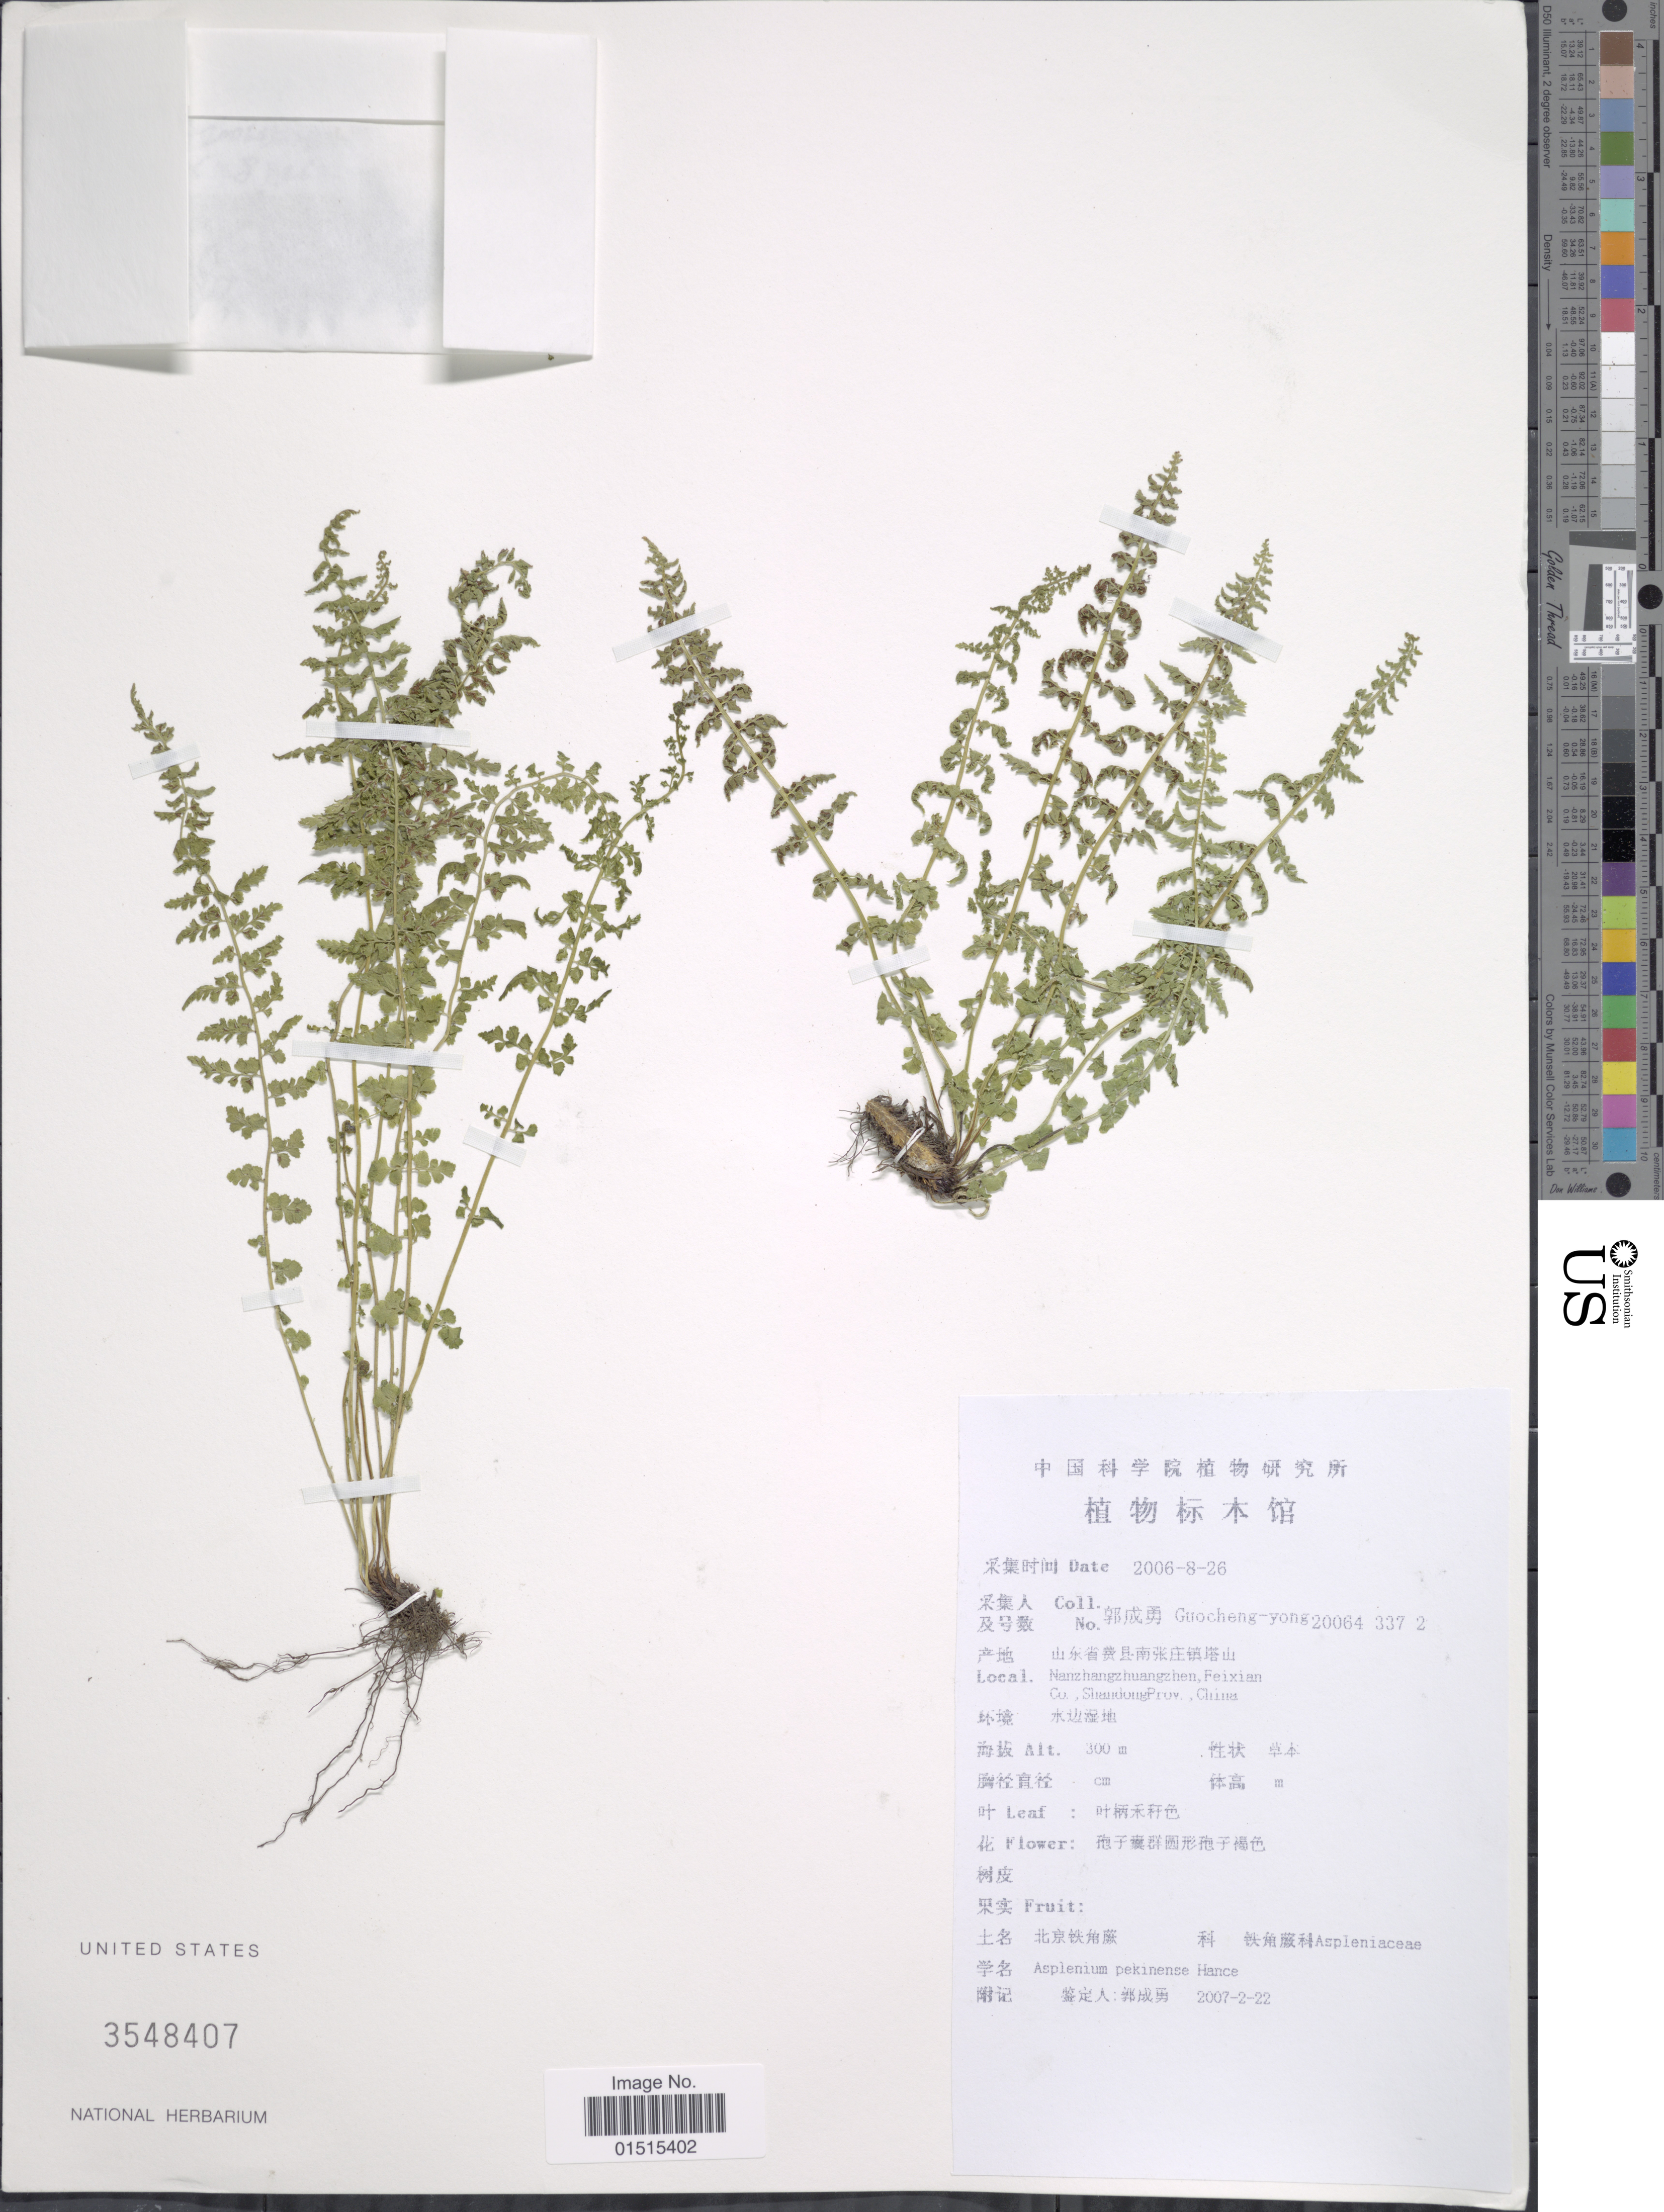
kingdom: Plantae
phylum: Tracheophyta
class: Polypodiopsida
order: Polypodiales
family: Aspleniaceae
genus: Asplenium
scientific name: Asplenium pekinense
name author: Hance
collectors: Guo cheng-yong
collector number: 20064 337 2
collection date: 2006-08-26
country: China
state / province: Shandong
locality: Nanzhangzhuangszhen, Feixian Co.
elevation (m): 300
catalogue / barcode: US 3548407